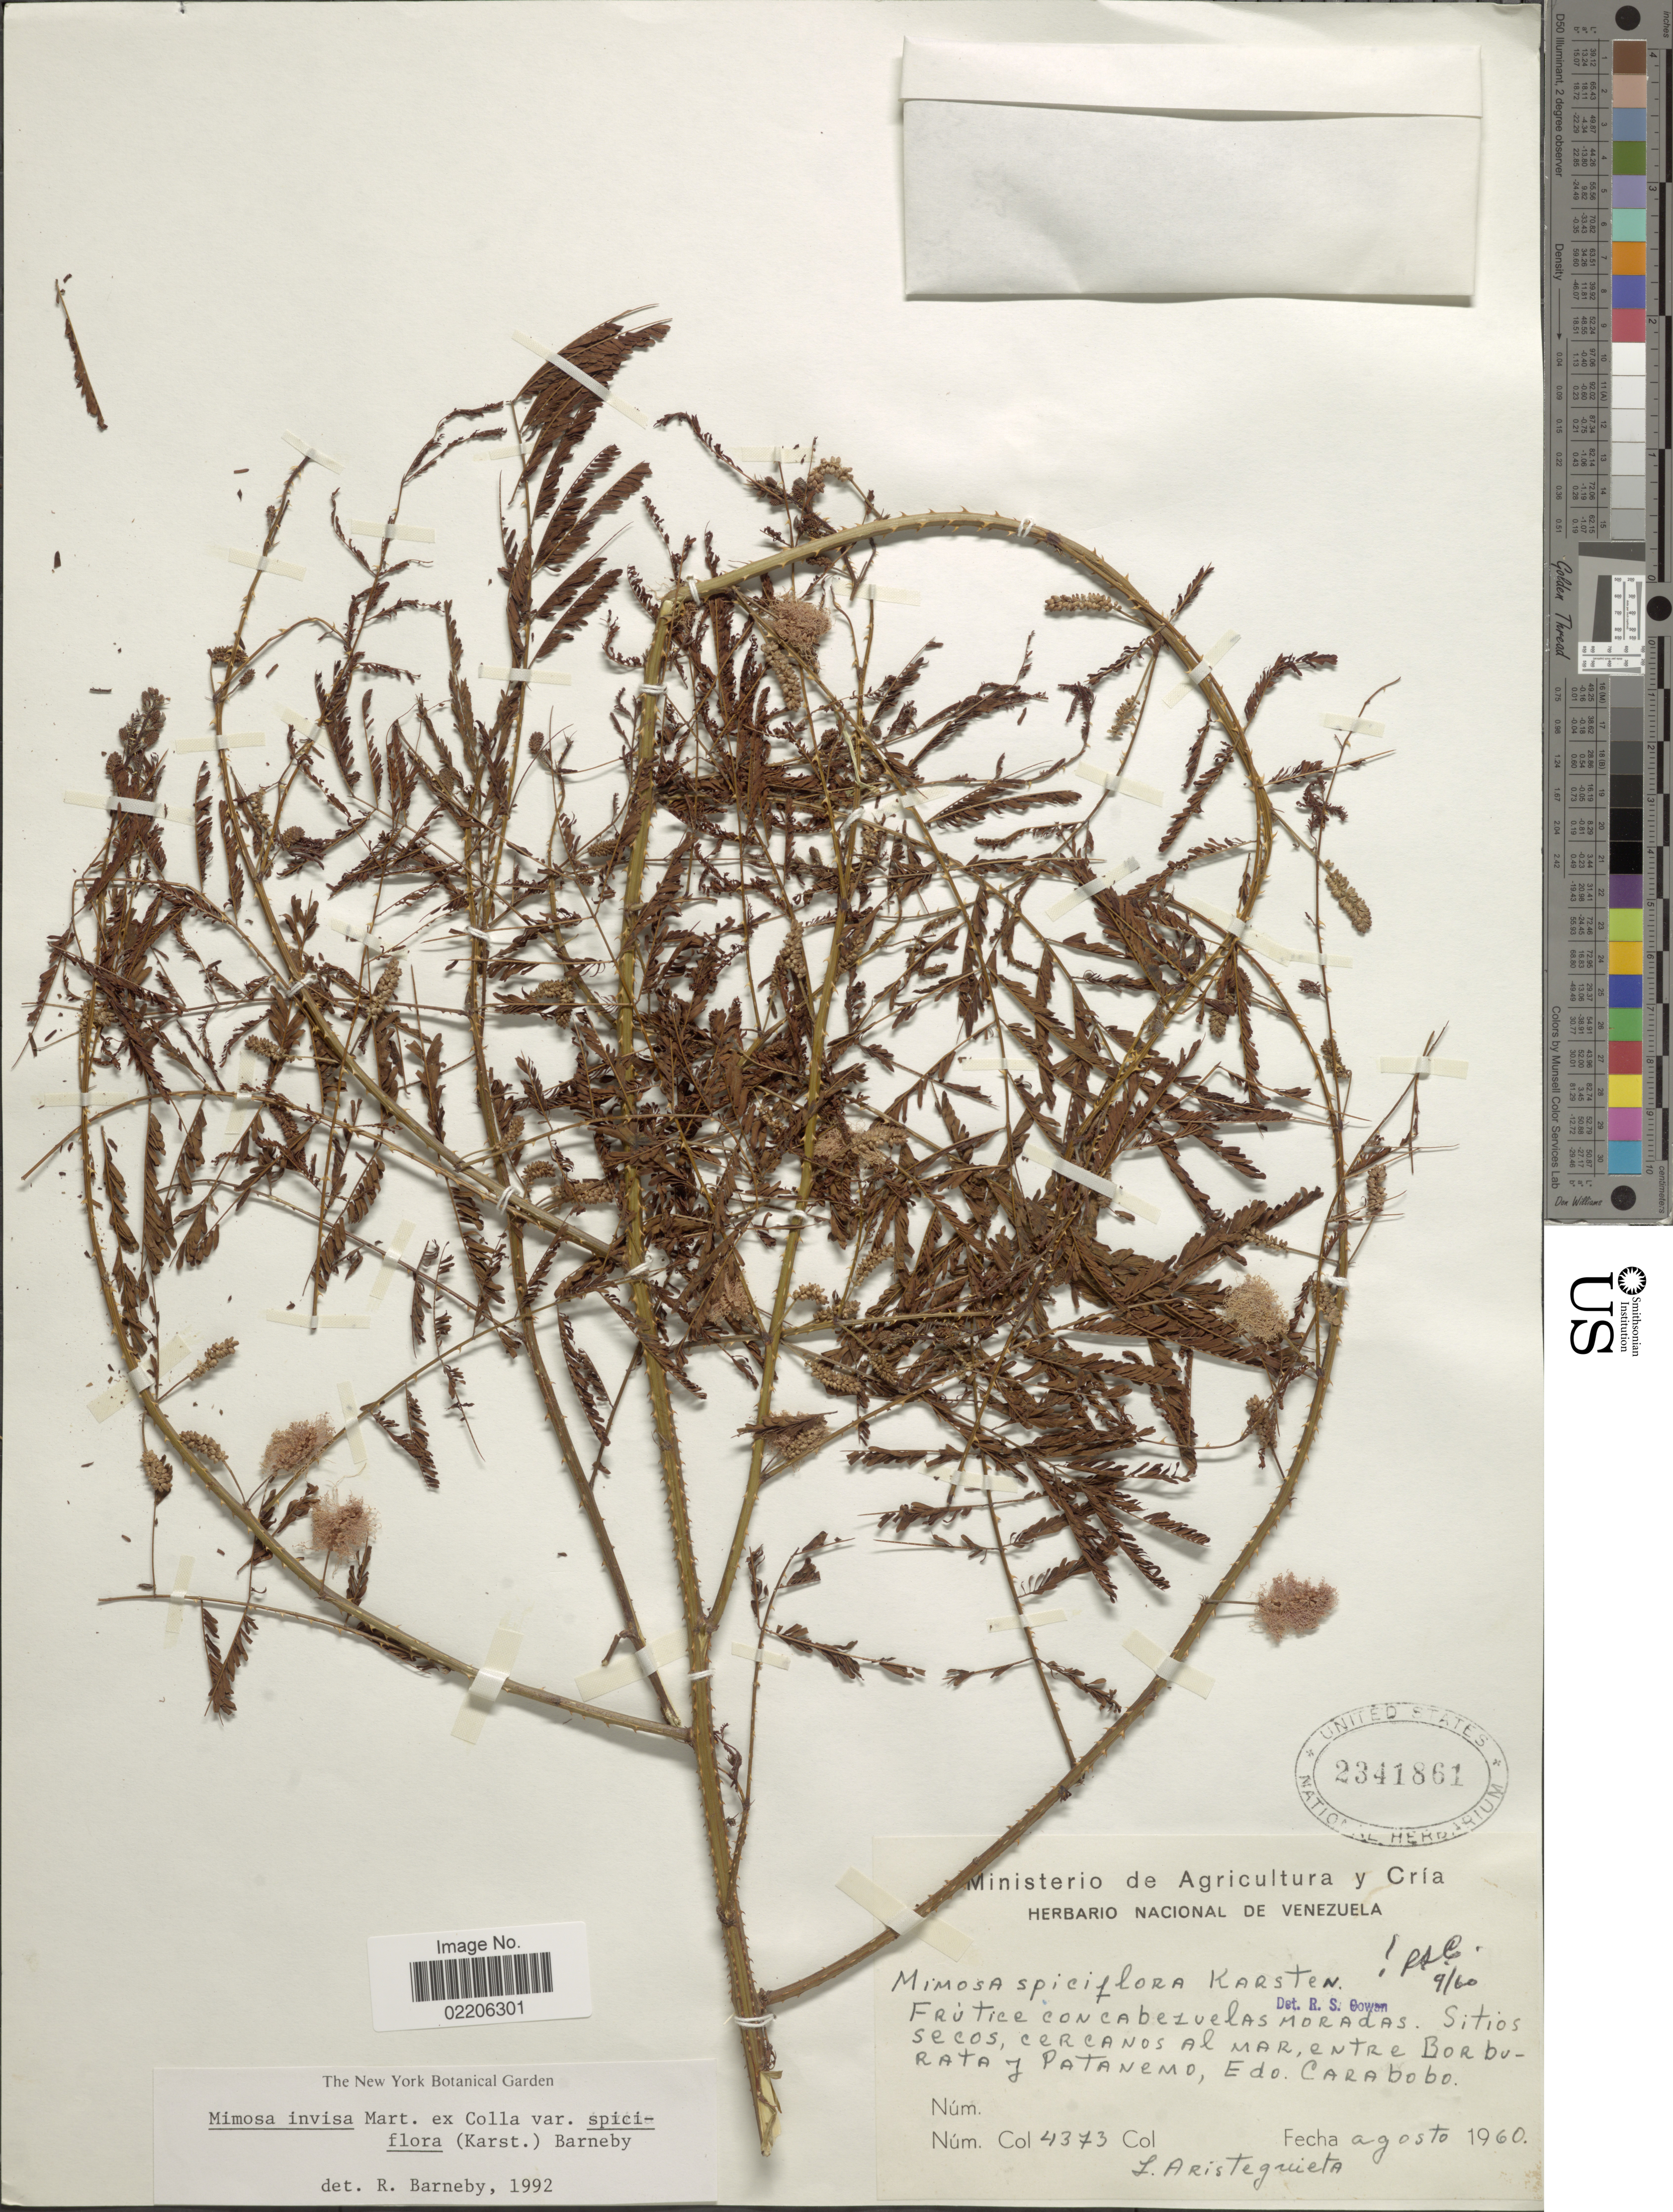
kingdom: Plantae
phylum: Tracheophyta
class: Magnoliopsida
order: Fabales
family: Fabaceae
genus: Mimosa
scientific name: Mimosa invisa var. spiciflora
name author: (H. Karst.) Barneby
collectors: L. Aristeguieta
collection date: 1960-08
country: Venezuela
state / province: Carabobo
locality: Stios secos, carcanos al mar, entre Borburate y Patanemo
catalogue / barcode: US 2341861